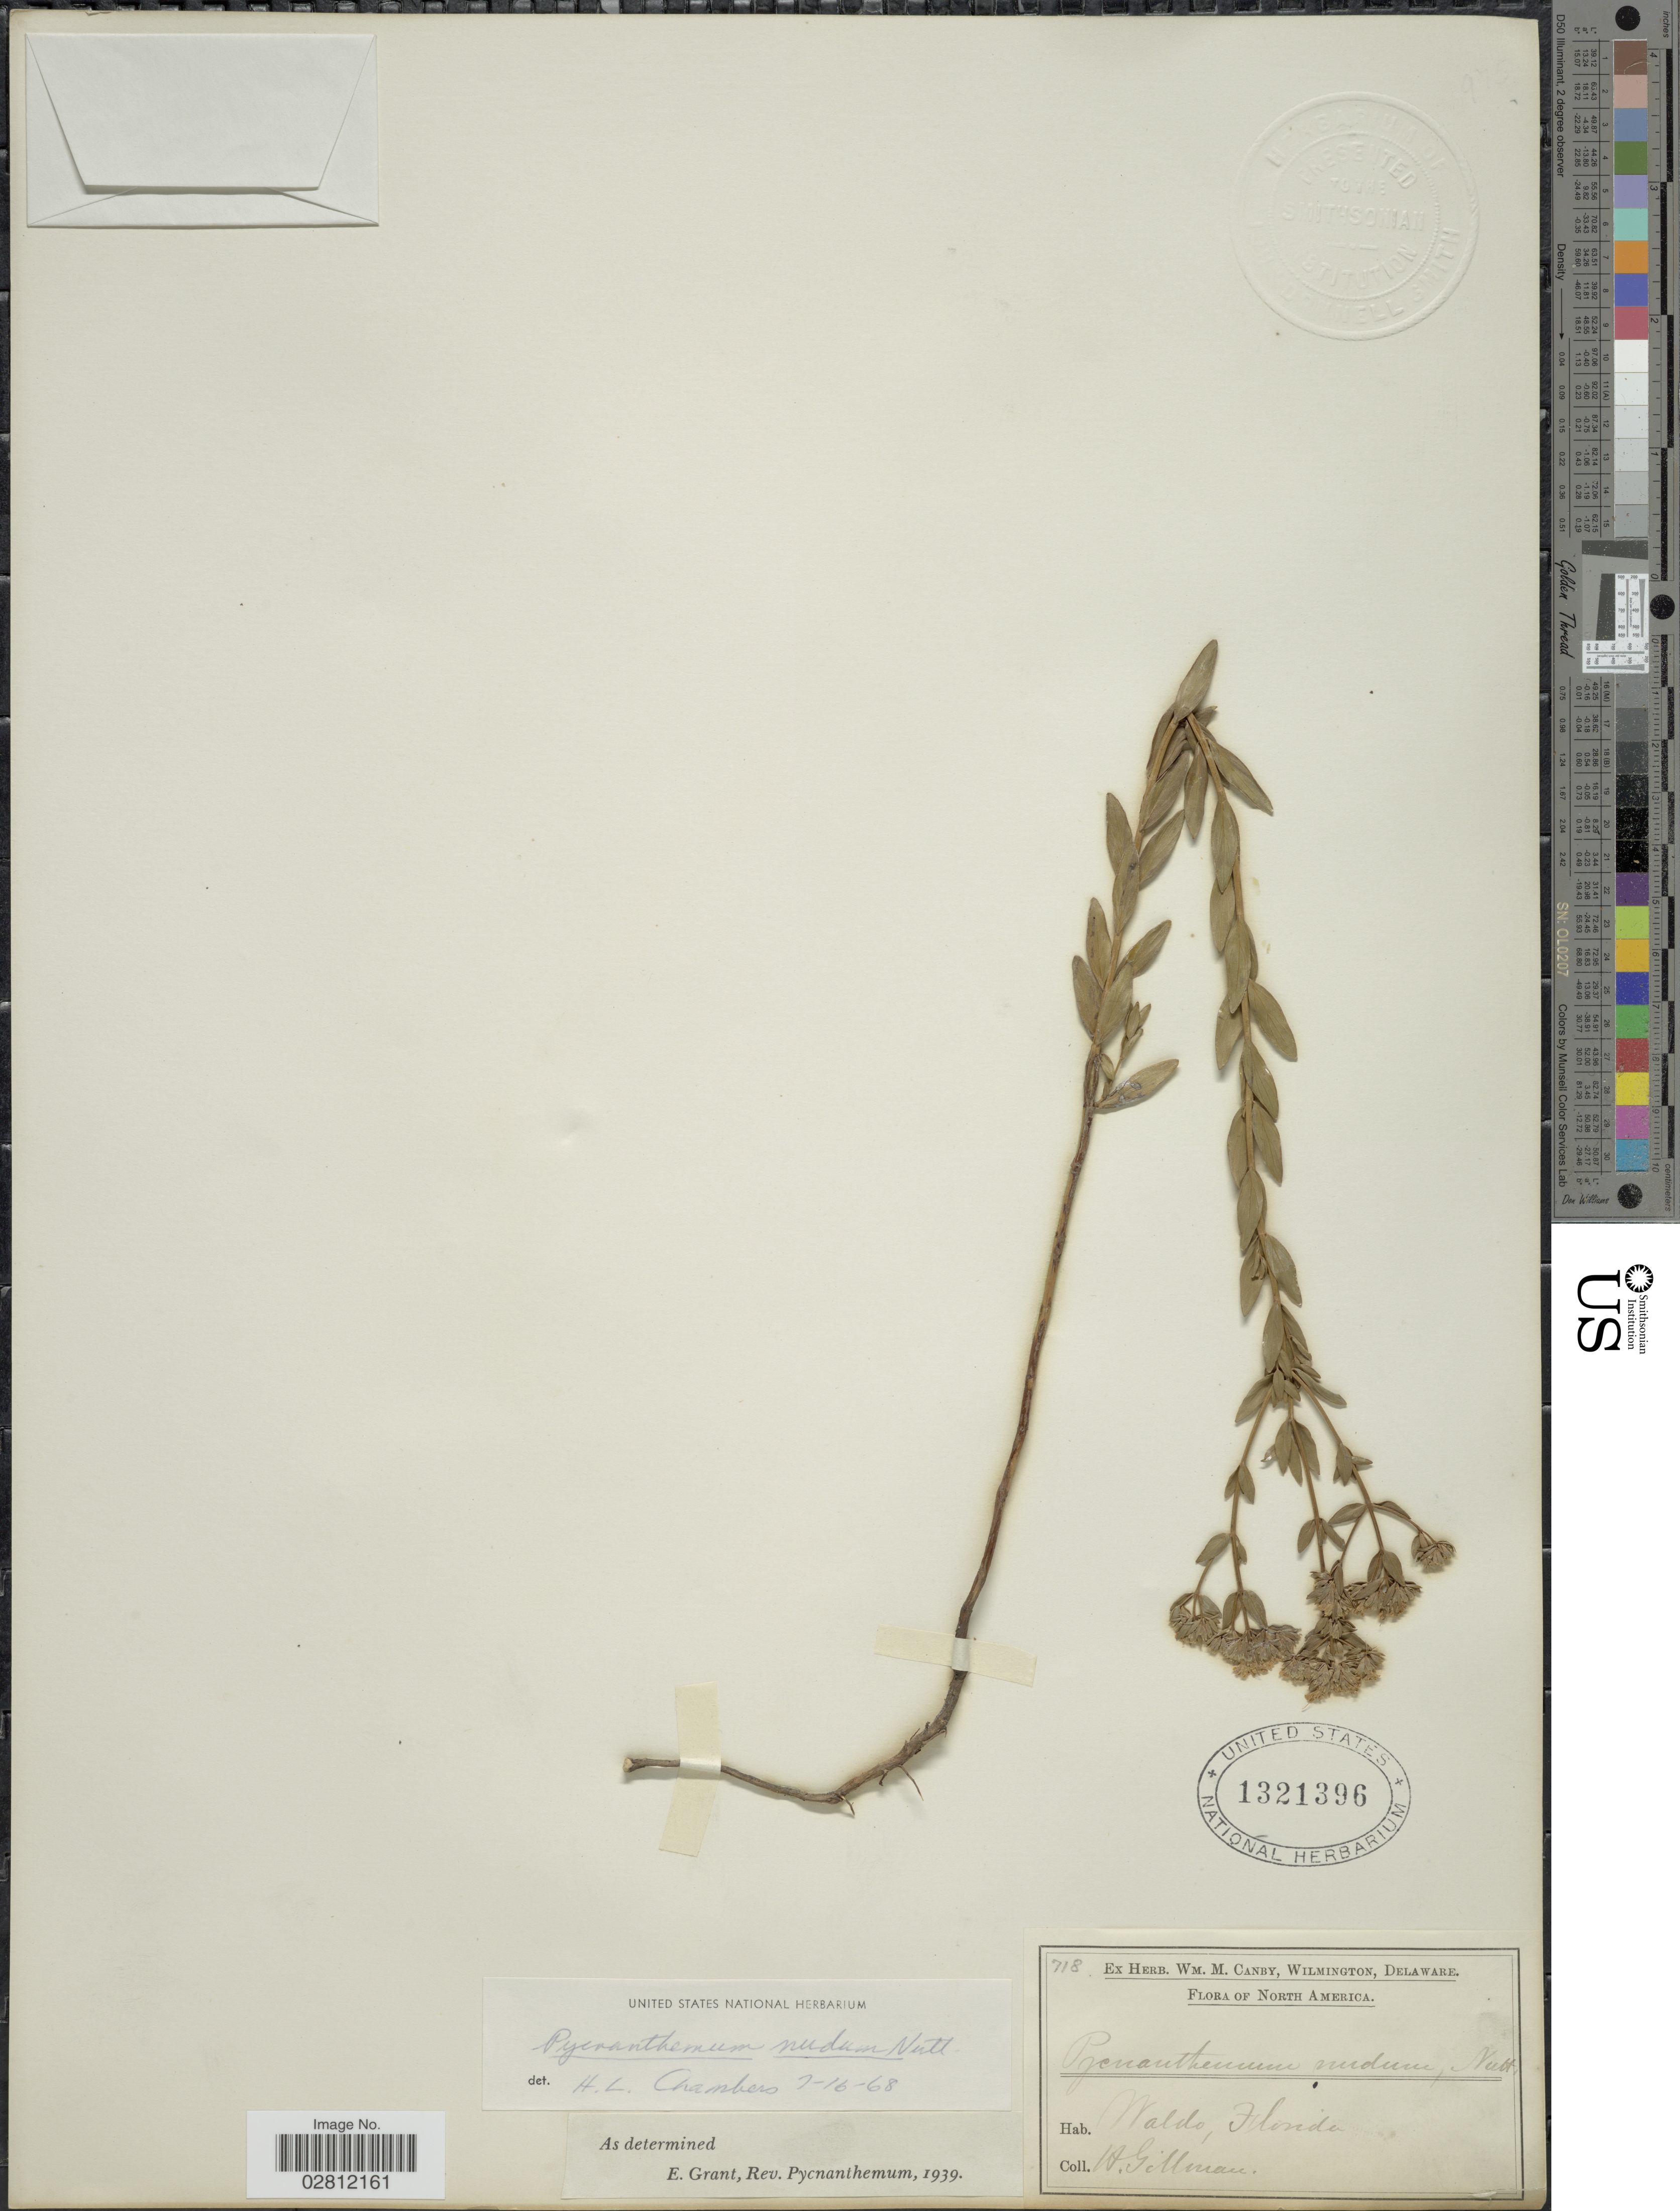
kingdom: Plantae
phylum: Tracheophyta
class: Magnoliopsida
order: Lamiales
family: Lamiaceae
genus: Pycnanthemum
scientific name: Pycnanthemum nudum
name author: Nutt.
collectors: H. Gillman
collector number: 718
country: United States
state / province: Florida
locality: Waldo.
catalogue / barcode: US 1321396